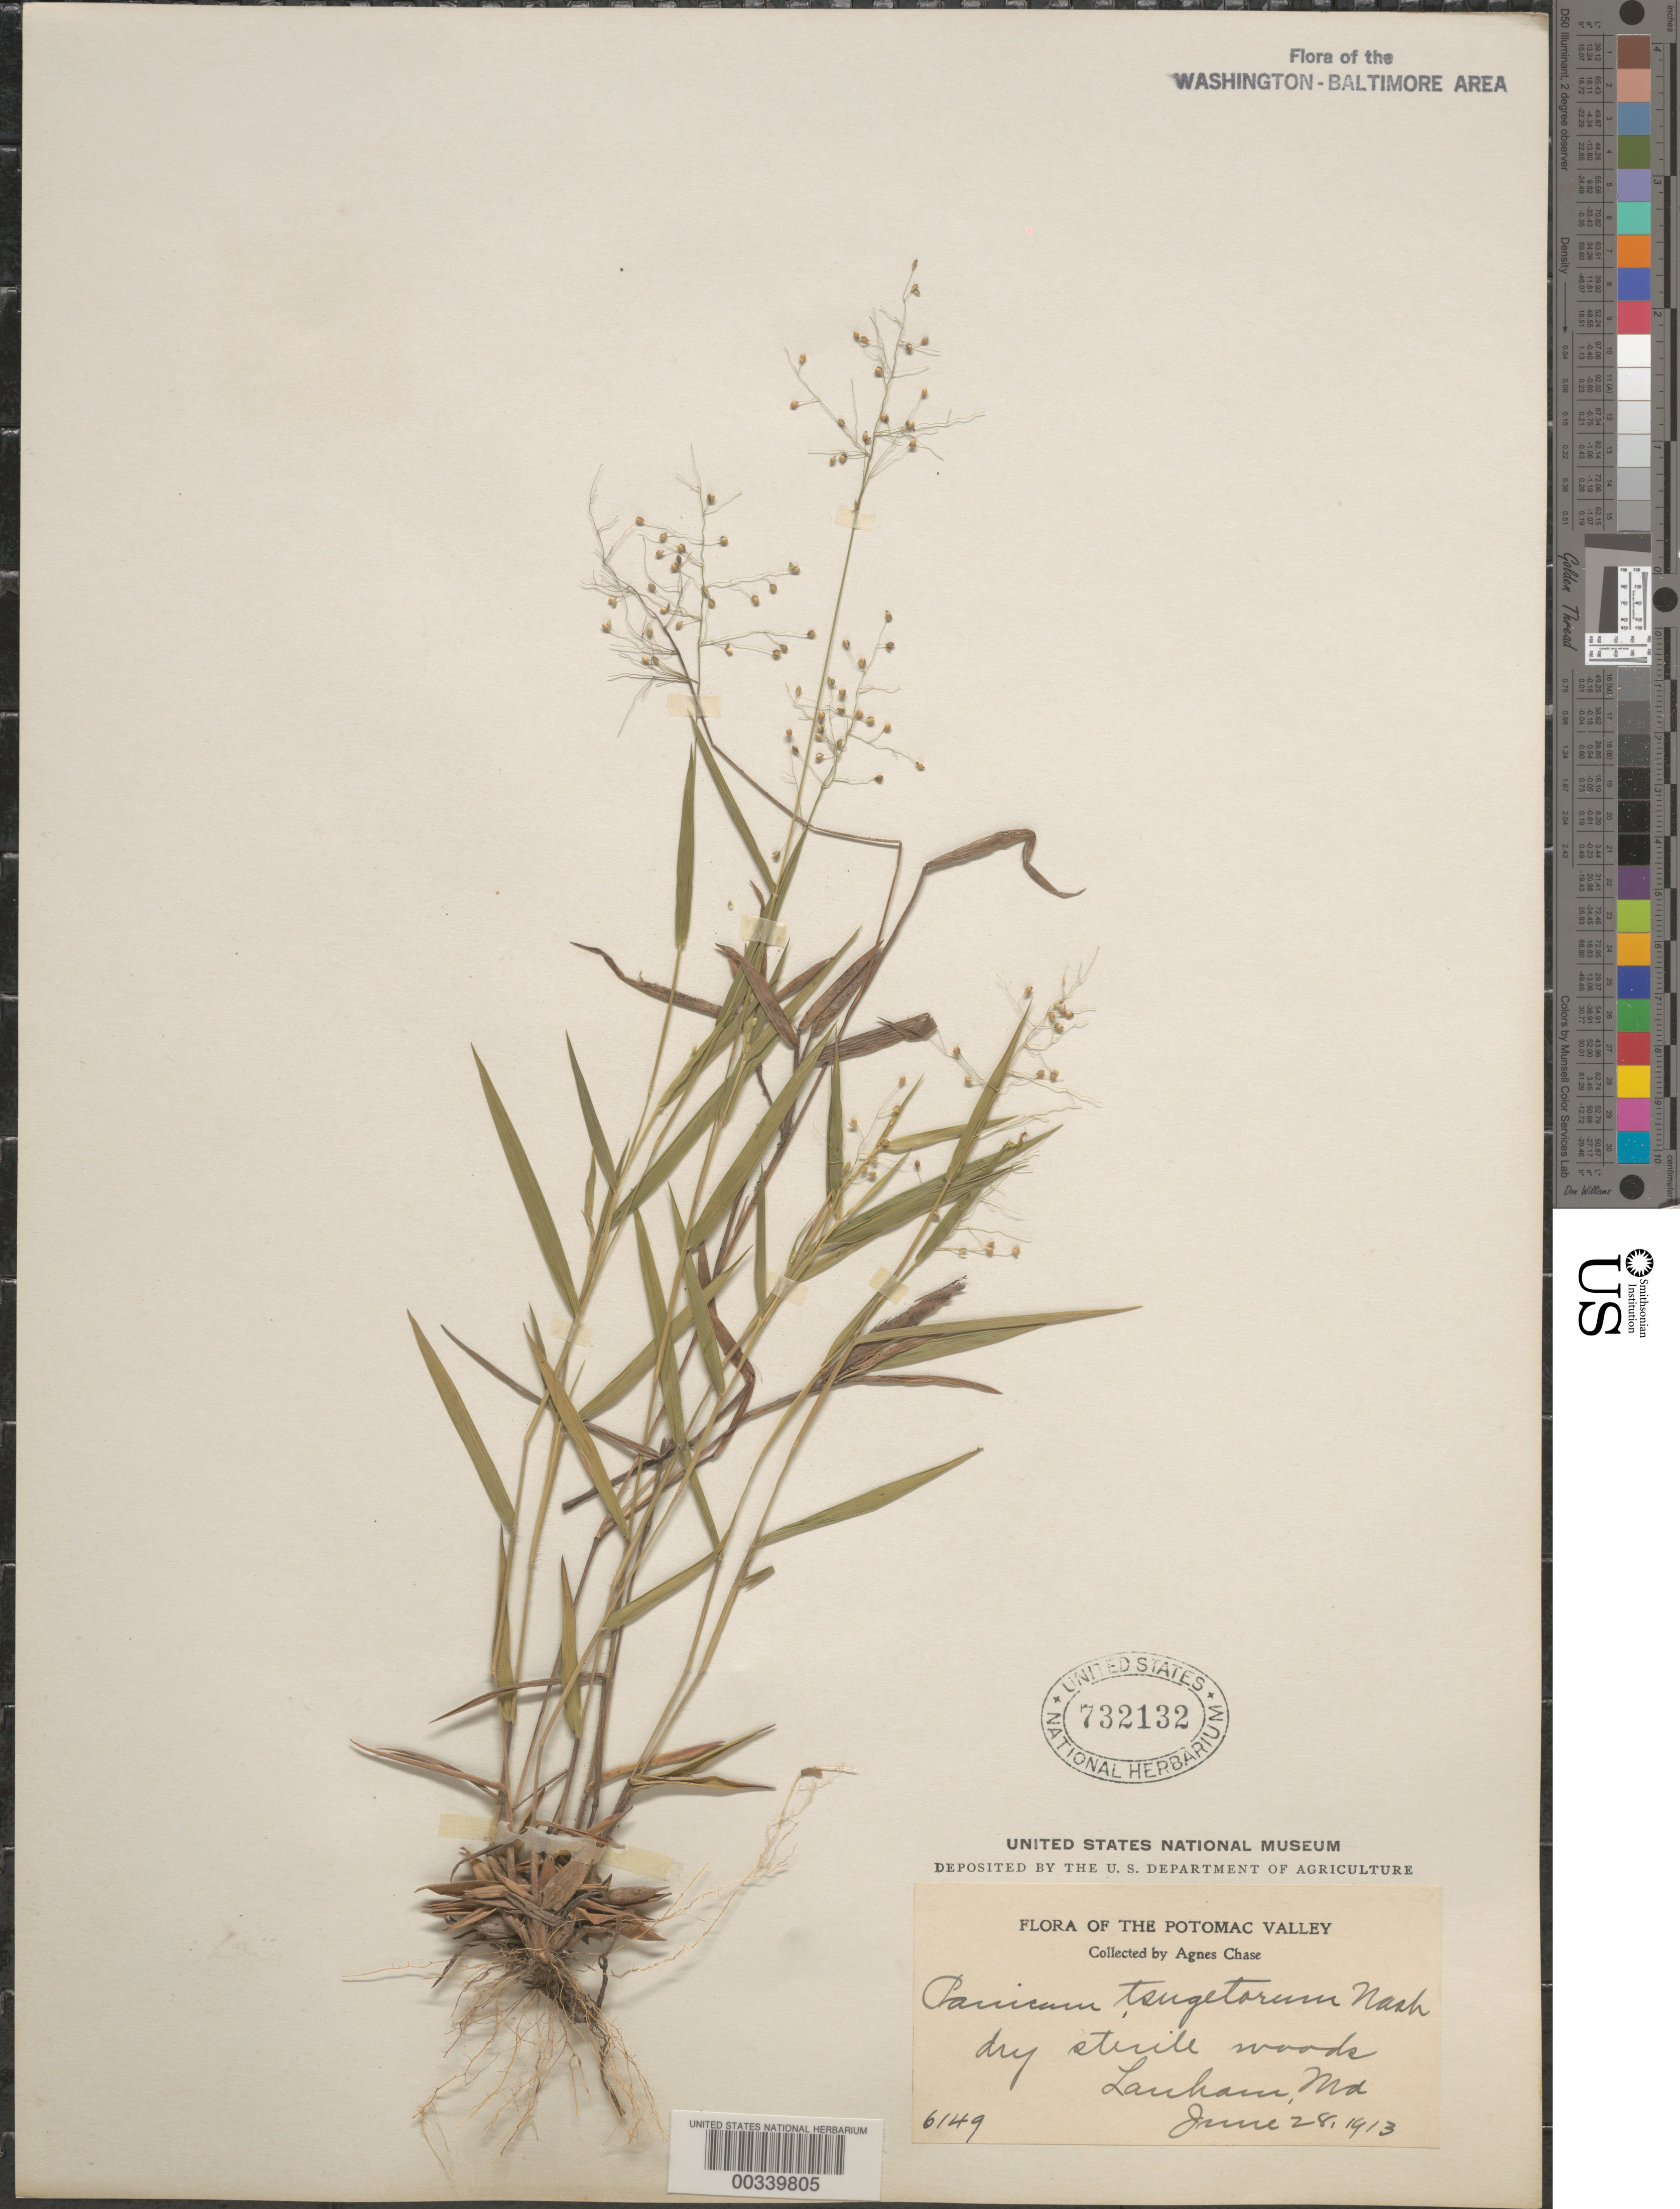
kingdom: Plantae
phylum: Tracheophyta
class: Liliopsida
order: Poales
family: Poaceae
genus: Dichanthelium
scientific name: Dichanthelium sabulorum var. patulum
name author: Nash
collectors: A. Chase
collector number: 6149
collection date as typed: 28 Jun 1913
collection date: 1913-06-28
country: United States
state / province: Maryland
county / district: Prince George's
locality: Lanham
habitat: Dry, sterile woods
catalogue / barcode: US 732132